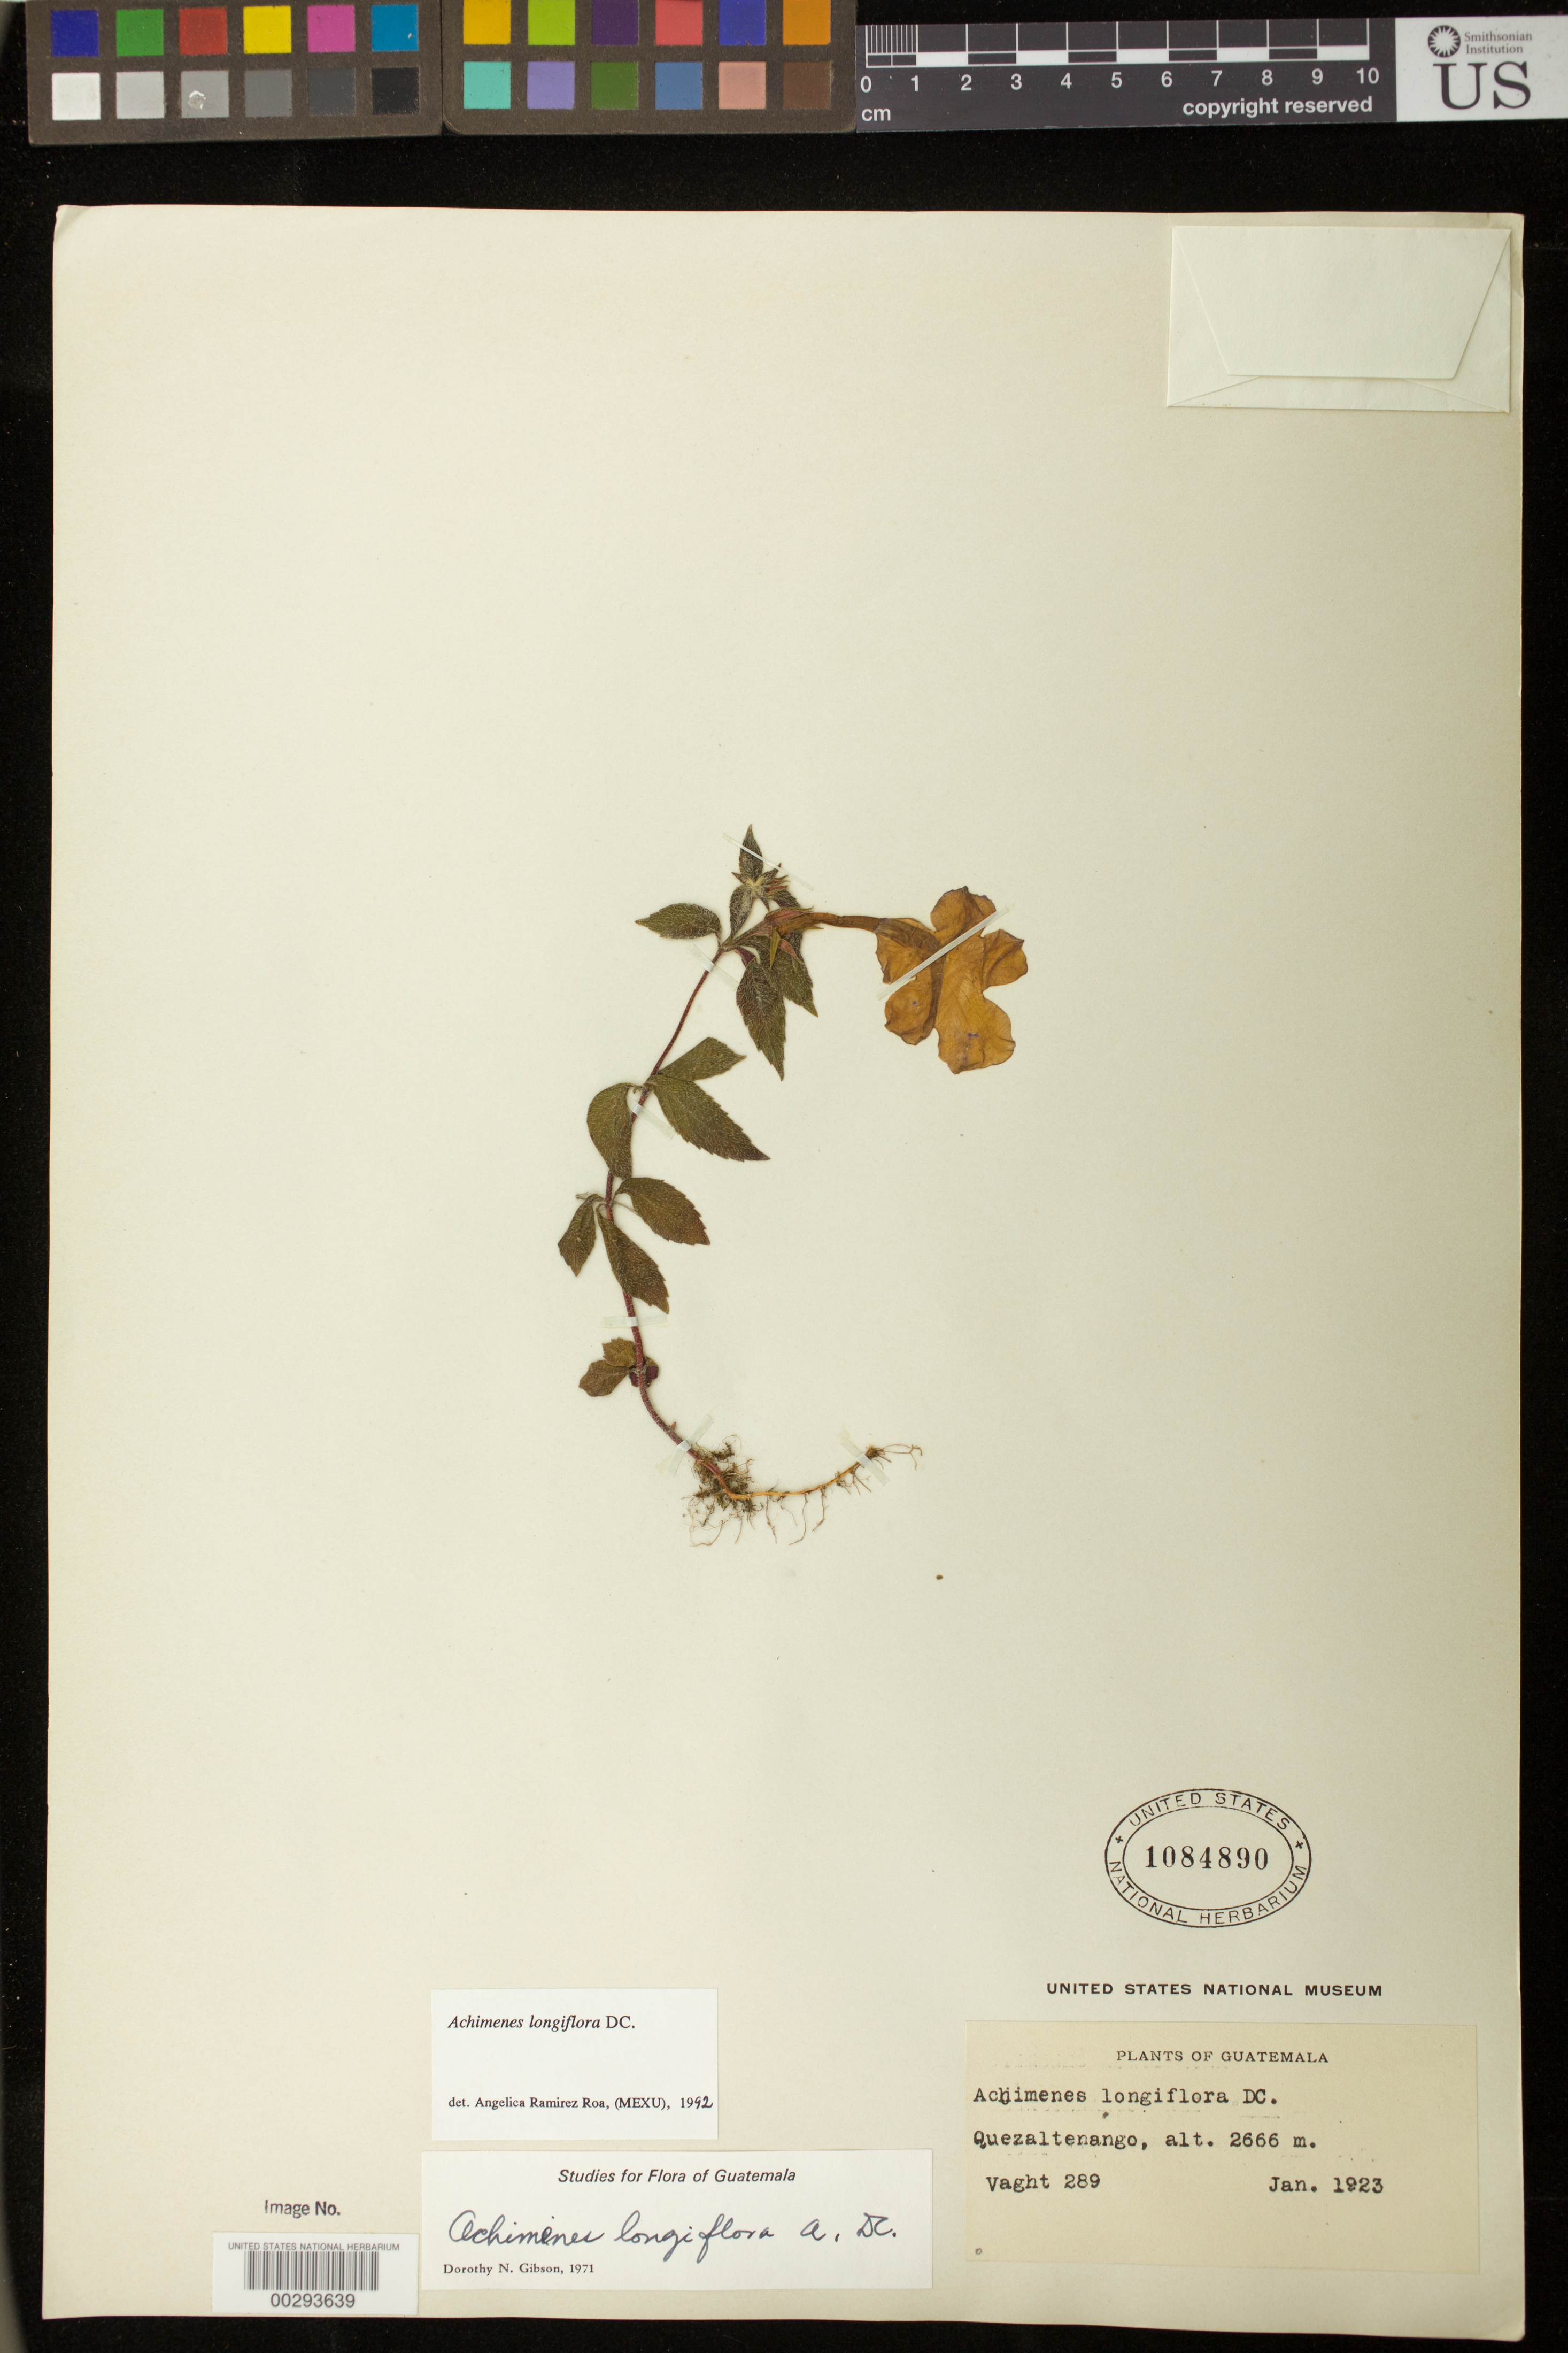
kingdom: Plantae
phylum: Tracheophyta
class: Magnoliopsida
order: Lamiales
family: Gesneriaceae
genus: Achimenes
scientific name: Achimenes longiflora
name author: DC.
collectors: -. Vaght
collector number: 289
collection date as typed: Jan 1923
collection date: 1923-01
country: Guatemala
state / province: Quetzaltenango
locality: Quezaltenango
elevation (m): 2666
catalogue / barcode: US 1084890